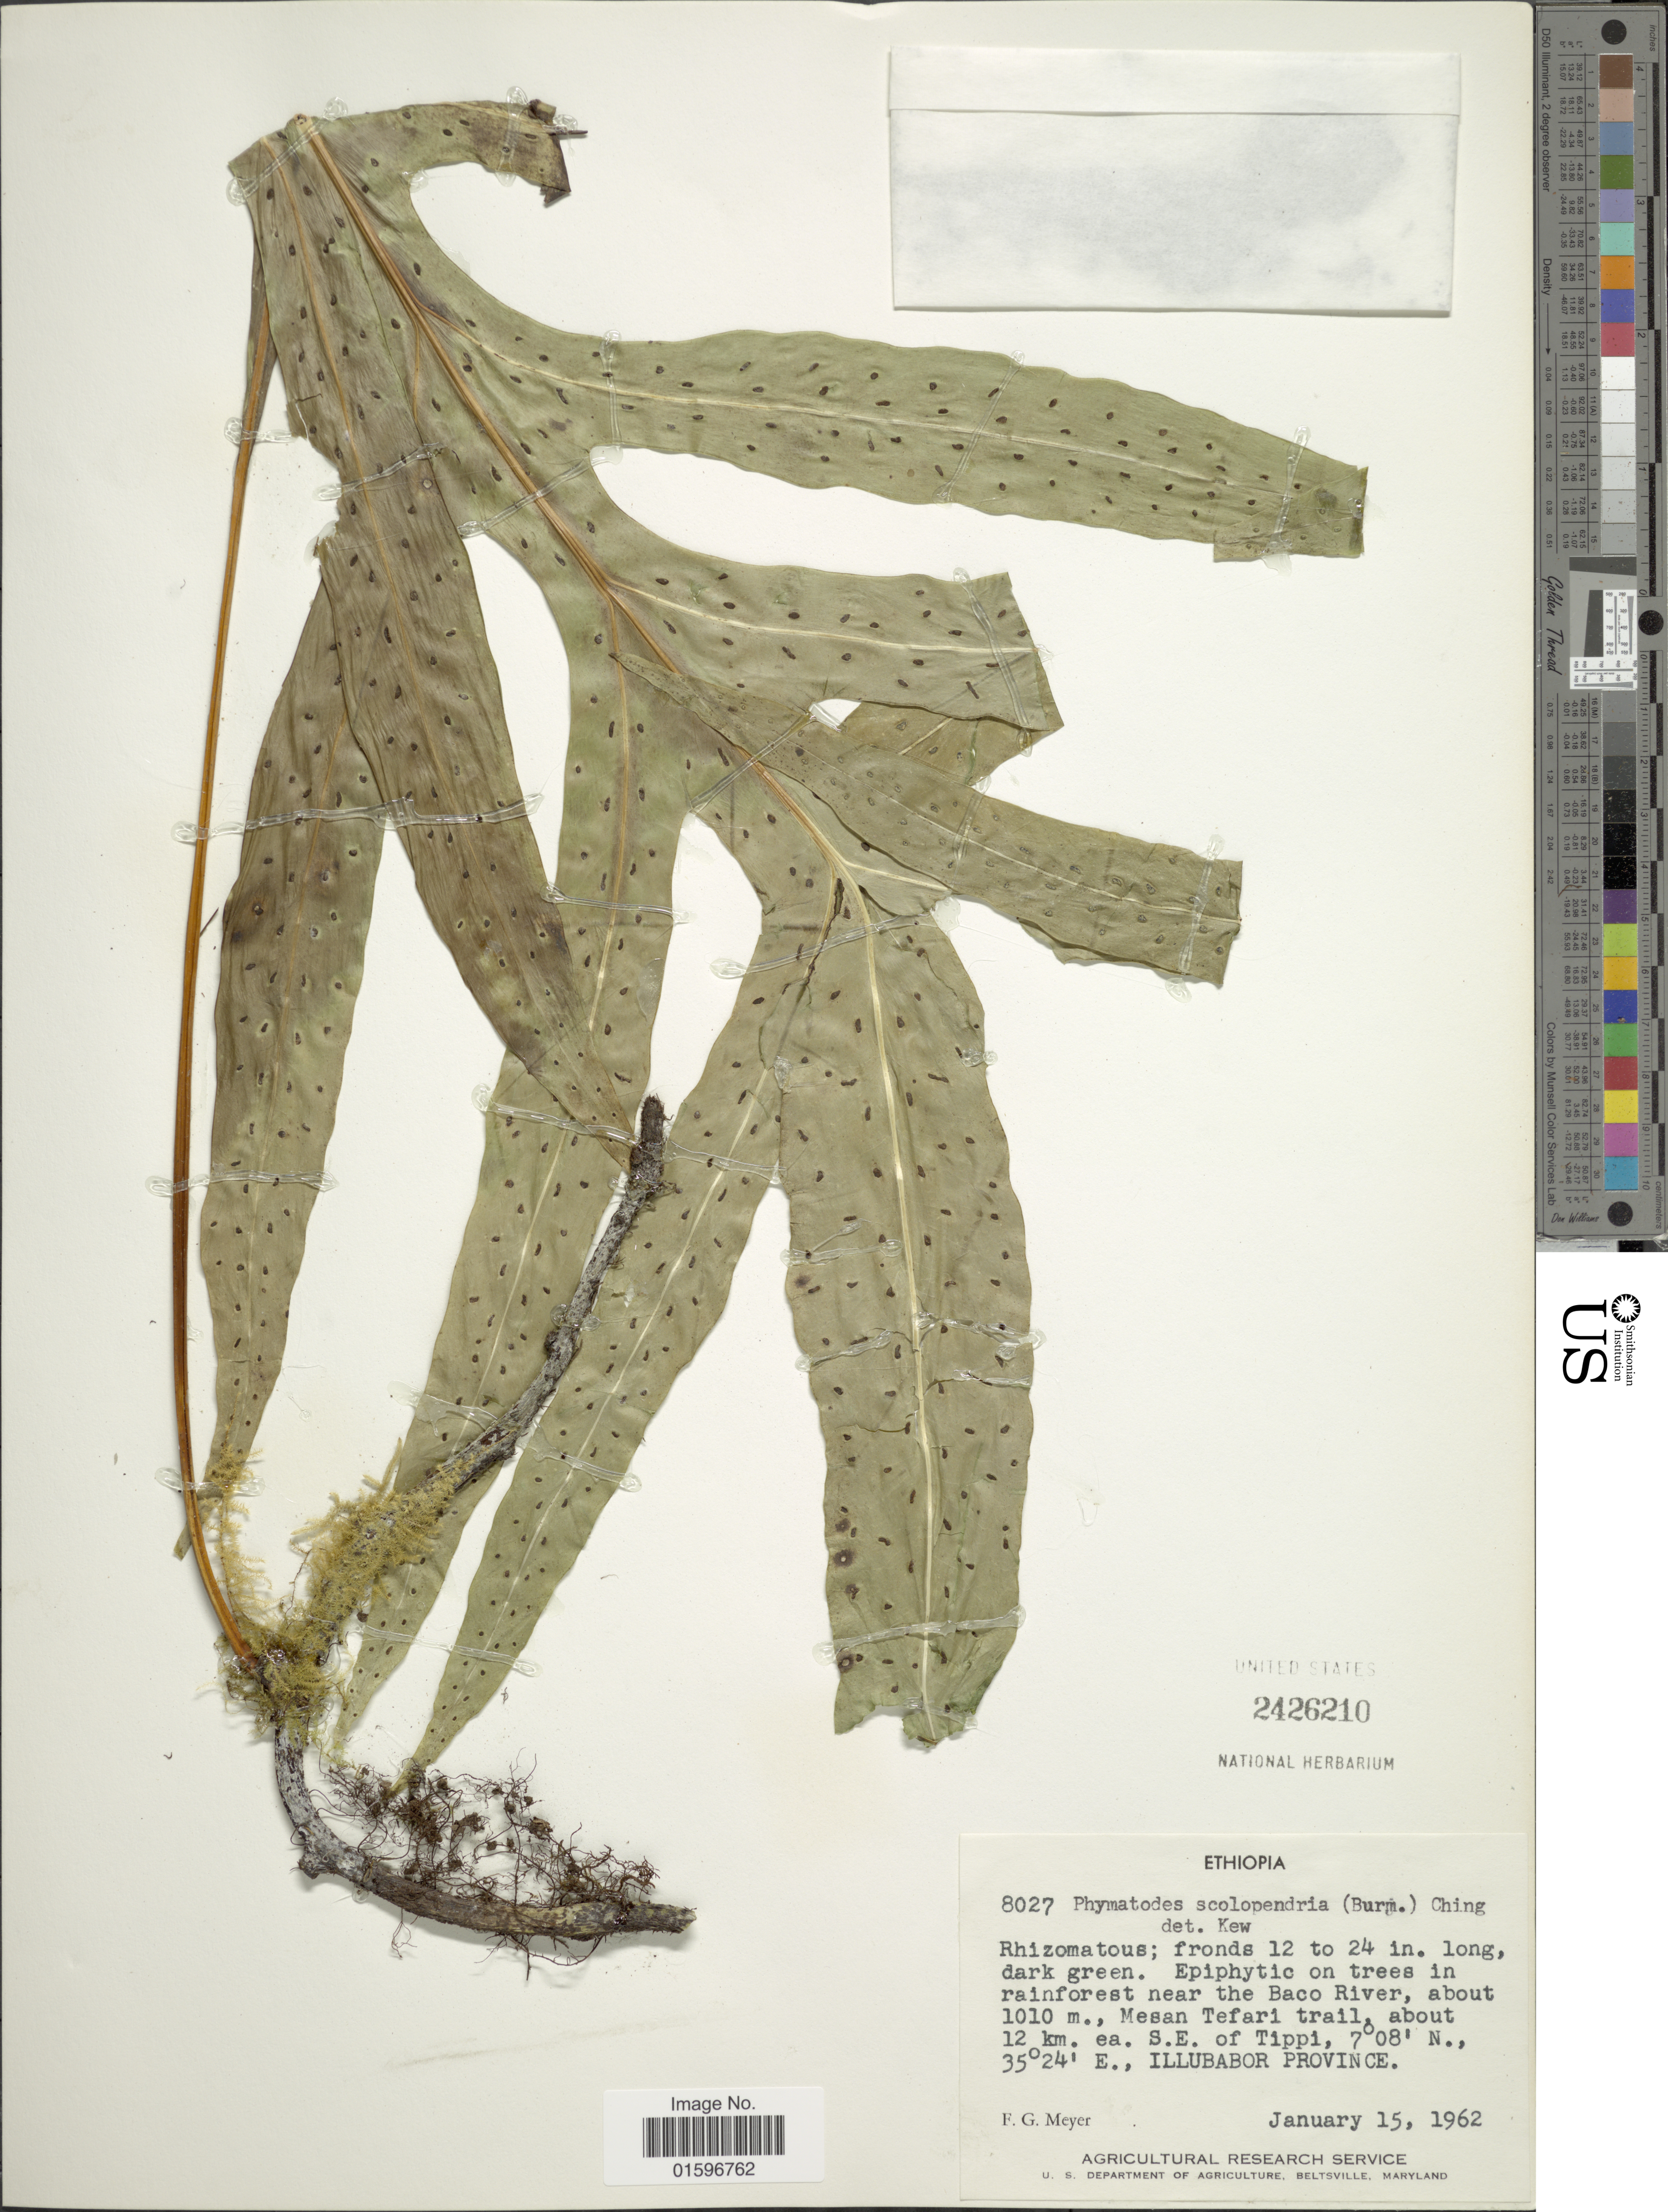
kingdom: Plantae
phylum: Tracheophyta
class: Polypodiopsida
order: Polypodiales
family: Polypodiaceae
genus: Polypodium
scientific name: Polypodium scolopendria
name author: Burm. f.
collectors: F. G. Meyer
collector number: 8027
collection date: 1962-01-15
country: Ethiopia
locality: Ethiopia, in rainforest near the Baco River, Mesan Tefari trail, about 12 km. ea, S,E of Tippi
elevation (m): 1010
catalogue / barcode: US 2426210